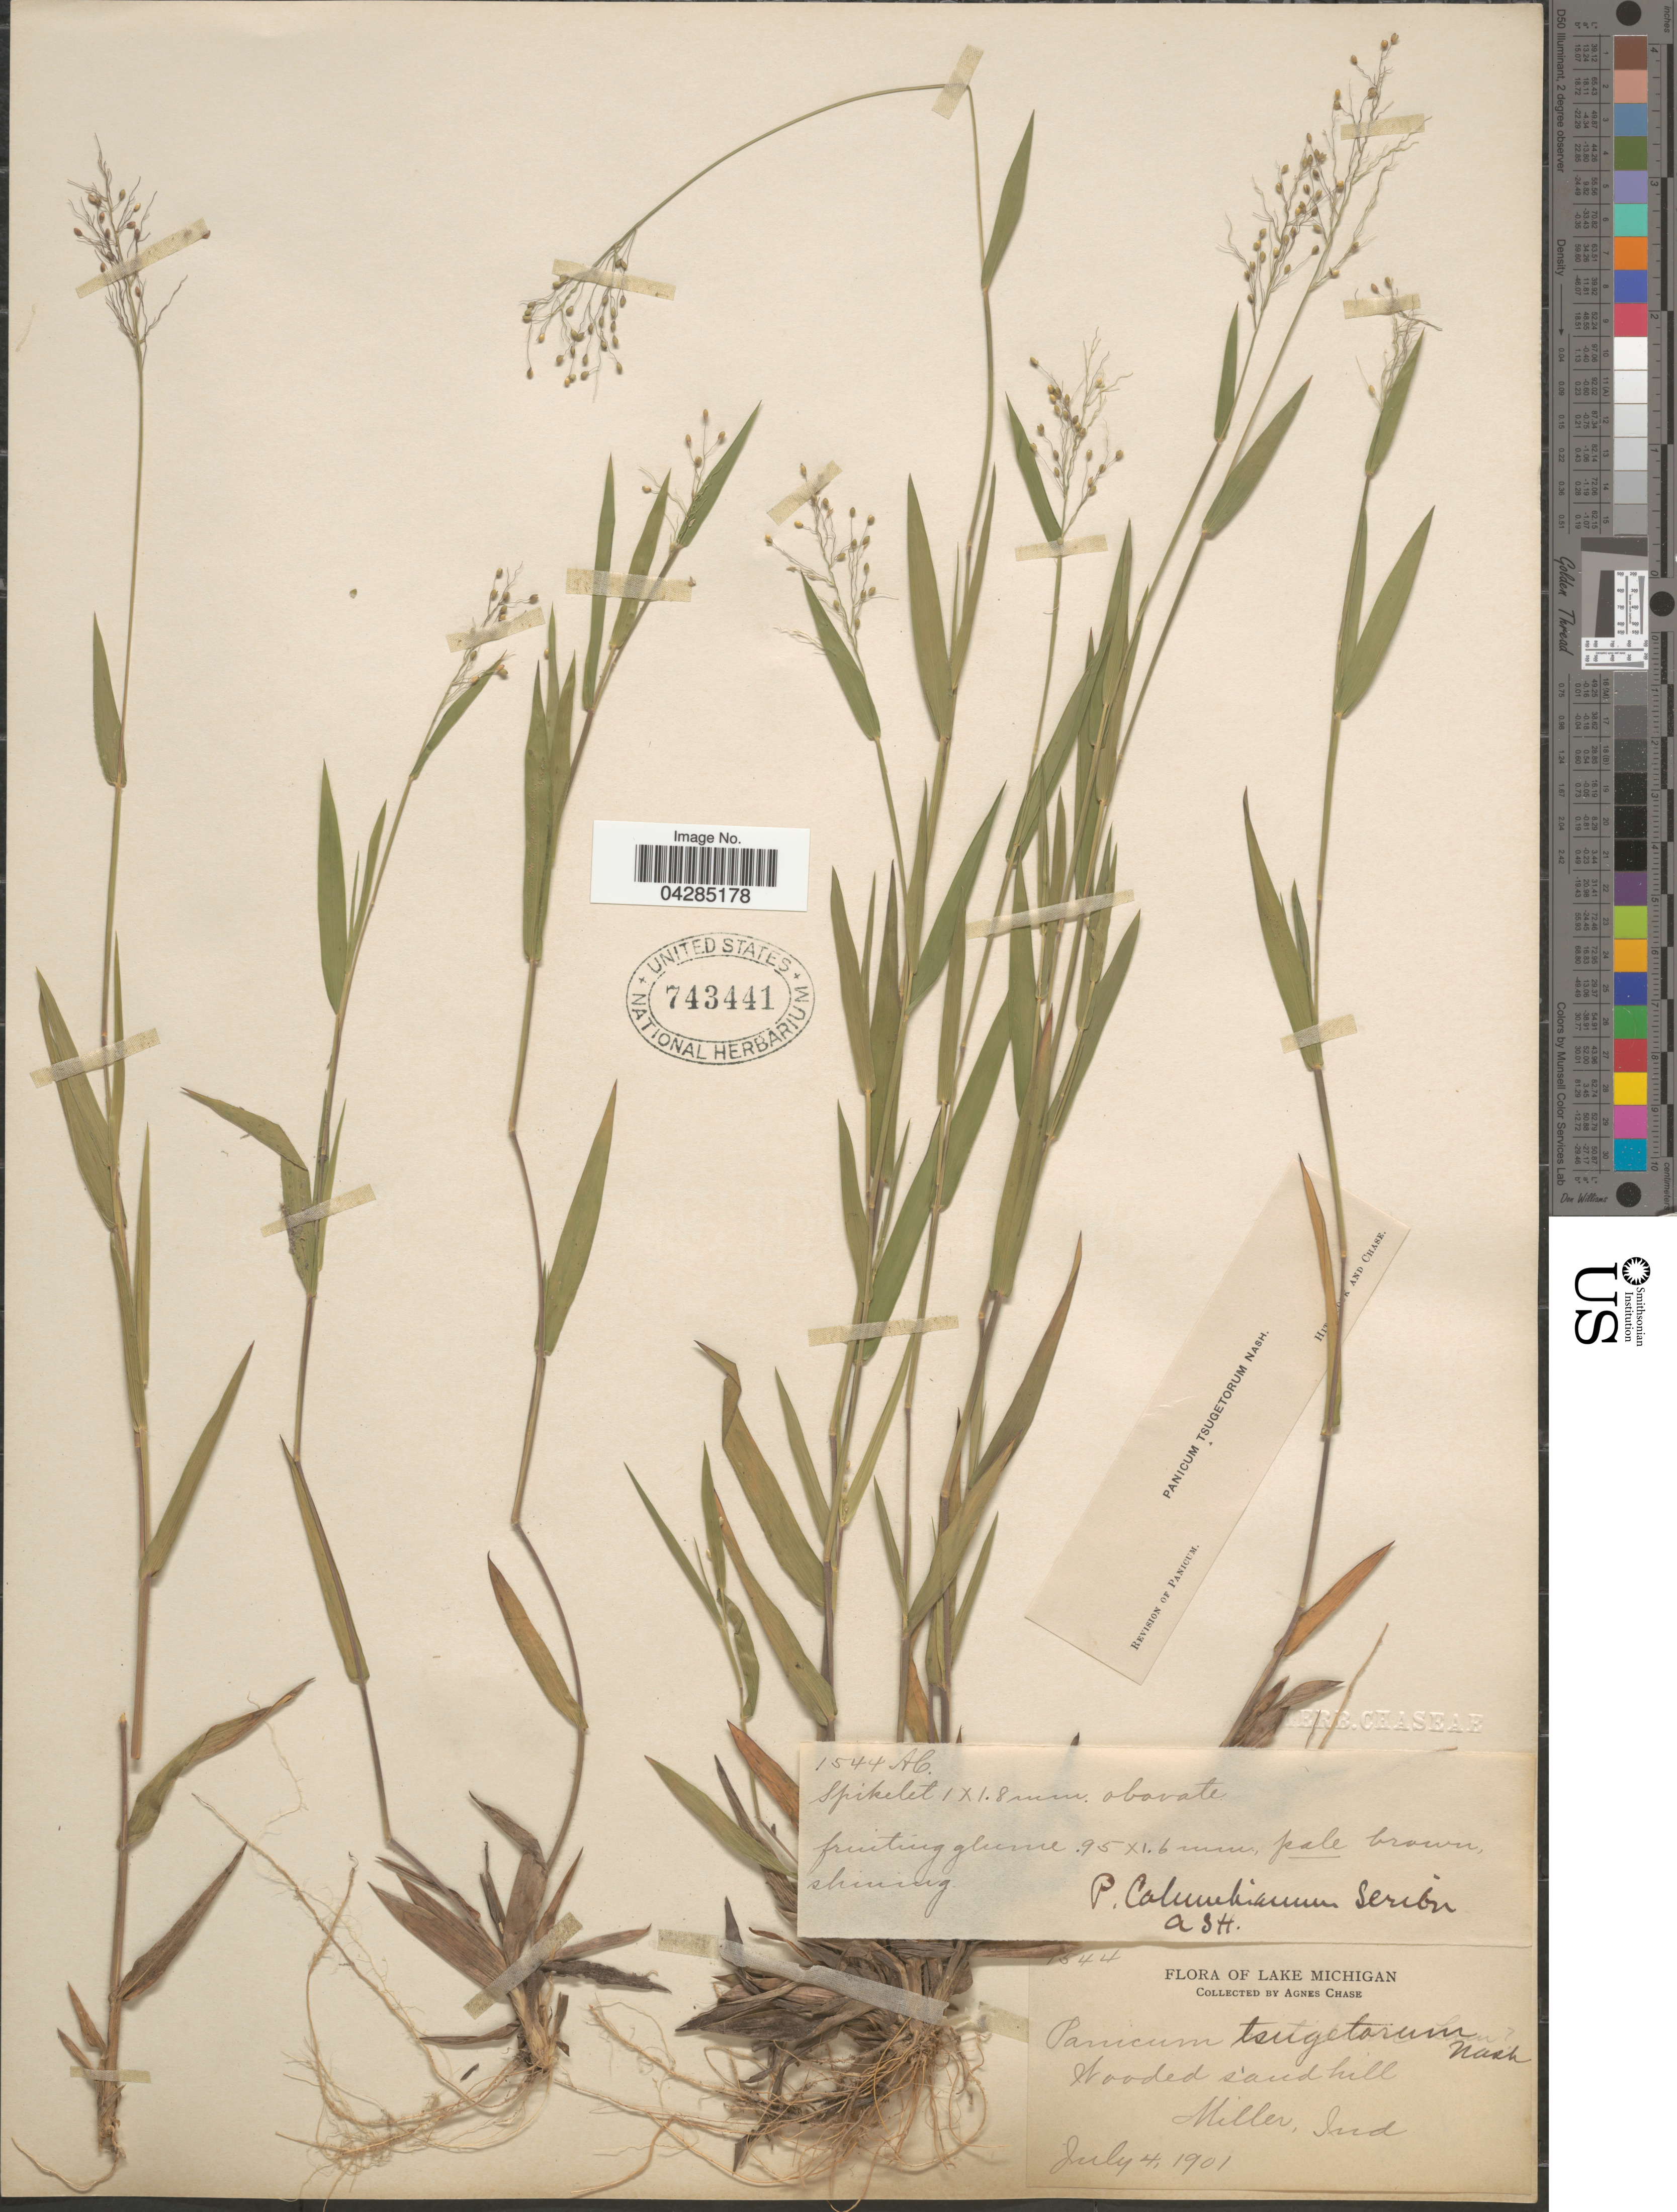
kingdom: Plantae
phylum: Tracheophyta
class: Liliopsida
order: Poales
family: Poaceae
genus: Dichanthelium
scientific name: Dichanthelium portoricense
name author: (Desv. ex Ham.) B.F. Hansen & Wunderlin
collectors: A. Chase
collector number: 1544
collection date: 1901-07-04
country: United States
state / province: Indiana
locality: Lake Michigan. Miller.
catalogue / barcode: US 743441